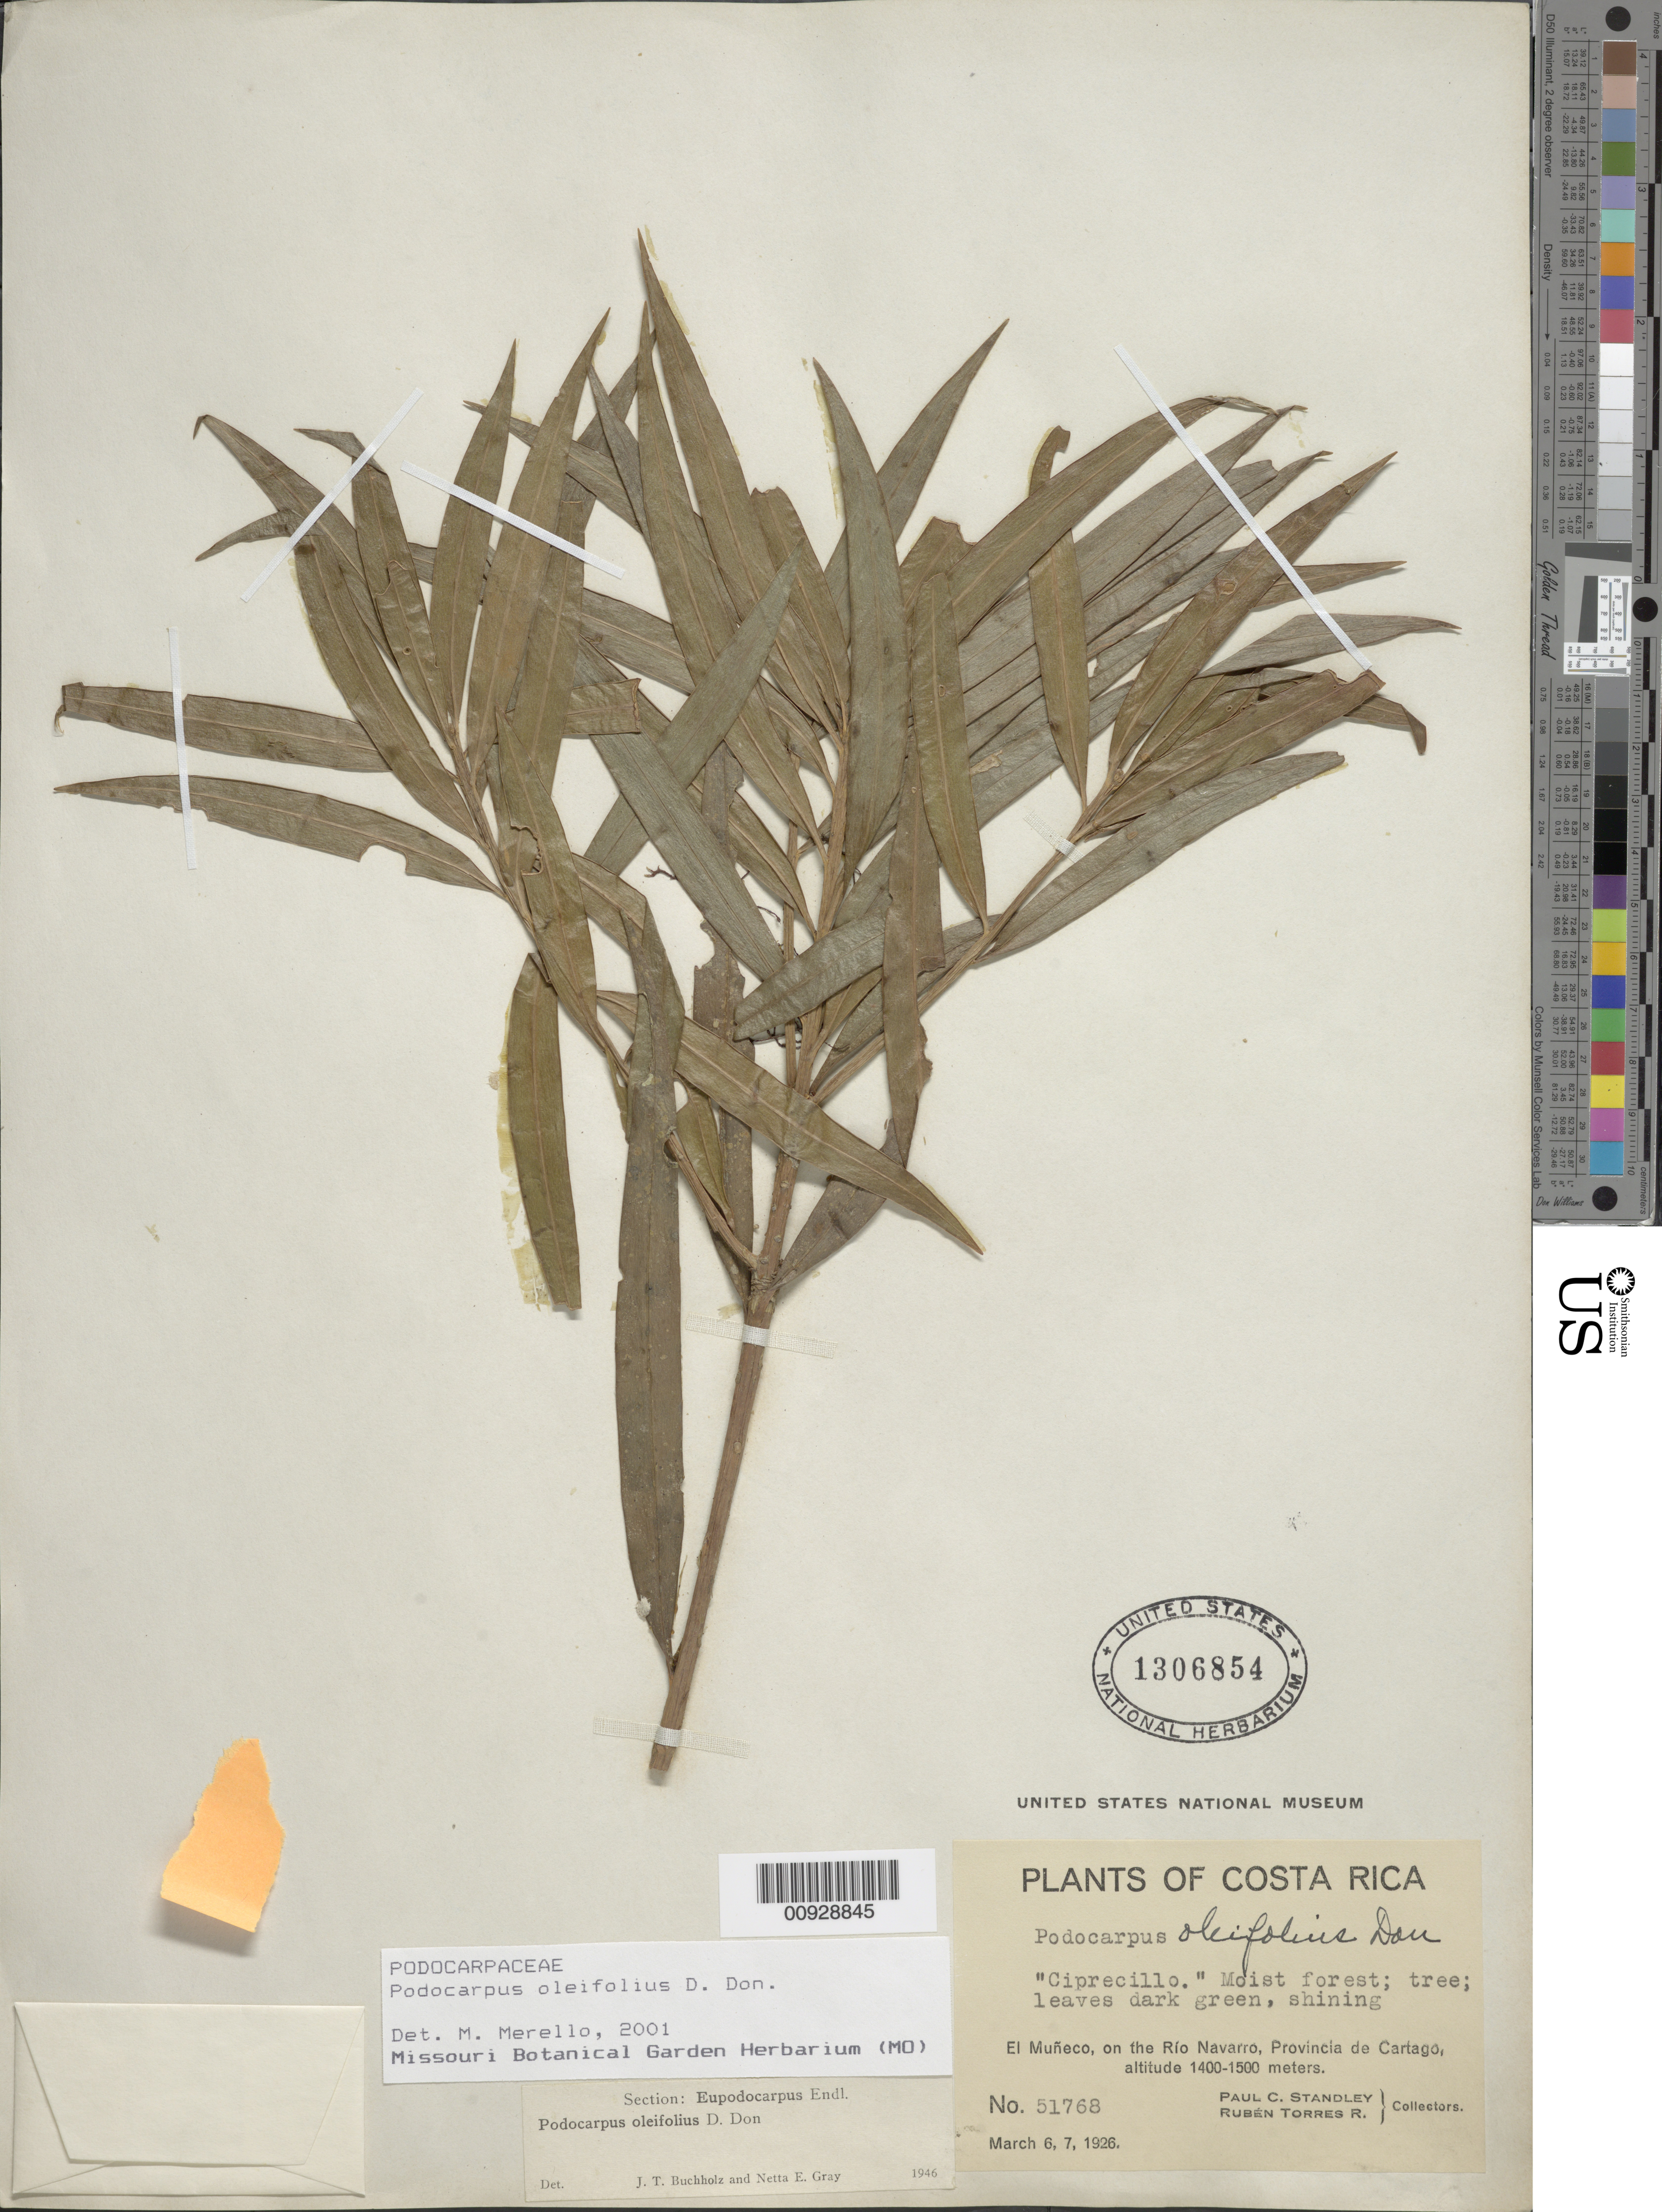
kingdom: Plantae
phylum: Tracheophyta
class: Pinopsida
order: Pinales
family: Podocarpaceae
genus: Podocarpus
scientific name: Podocarpus oleifolius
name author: D. Don ex Lamb.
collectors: P. C. Standley & R. Torres R.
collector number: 51768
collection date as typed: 06 Mar 1926 to 07 Mar 1926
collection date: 1926-03-06/1926-03-07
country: Costa Rica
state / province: Cartago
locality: El Muñeco, on the Río Navarro, Provincia de Cartago.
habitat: Moist forest.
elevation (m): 1500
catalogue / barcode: US 1306854